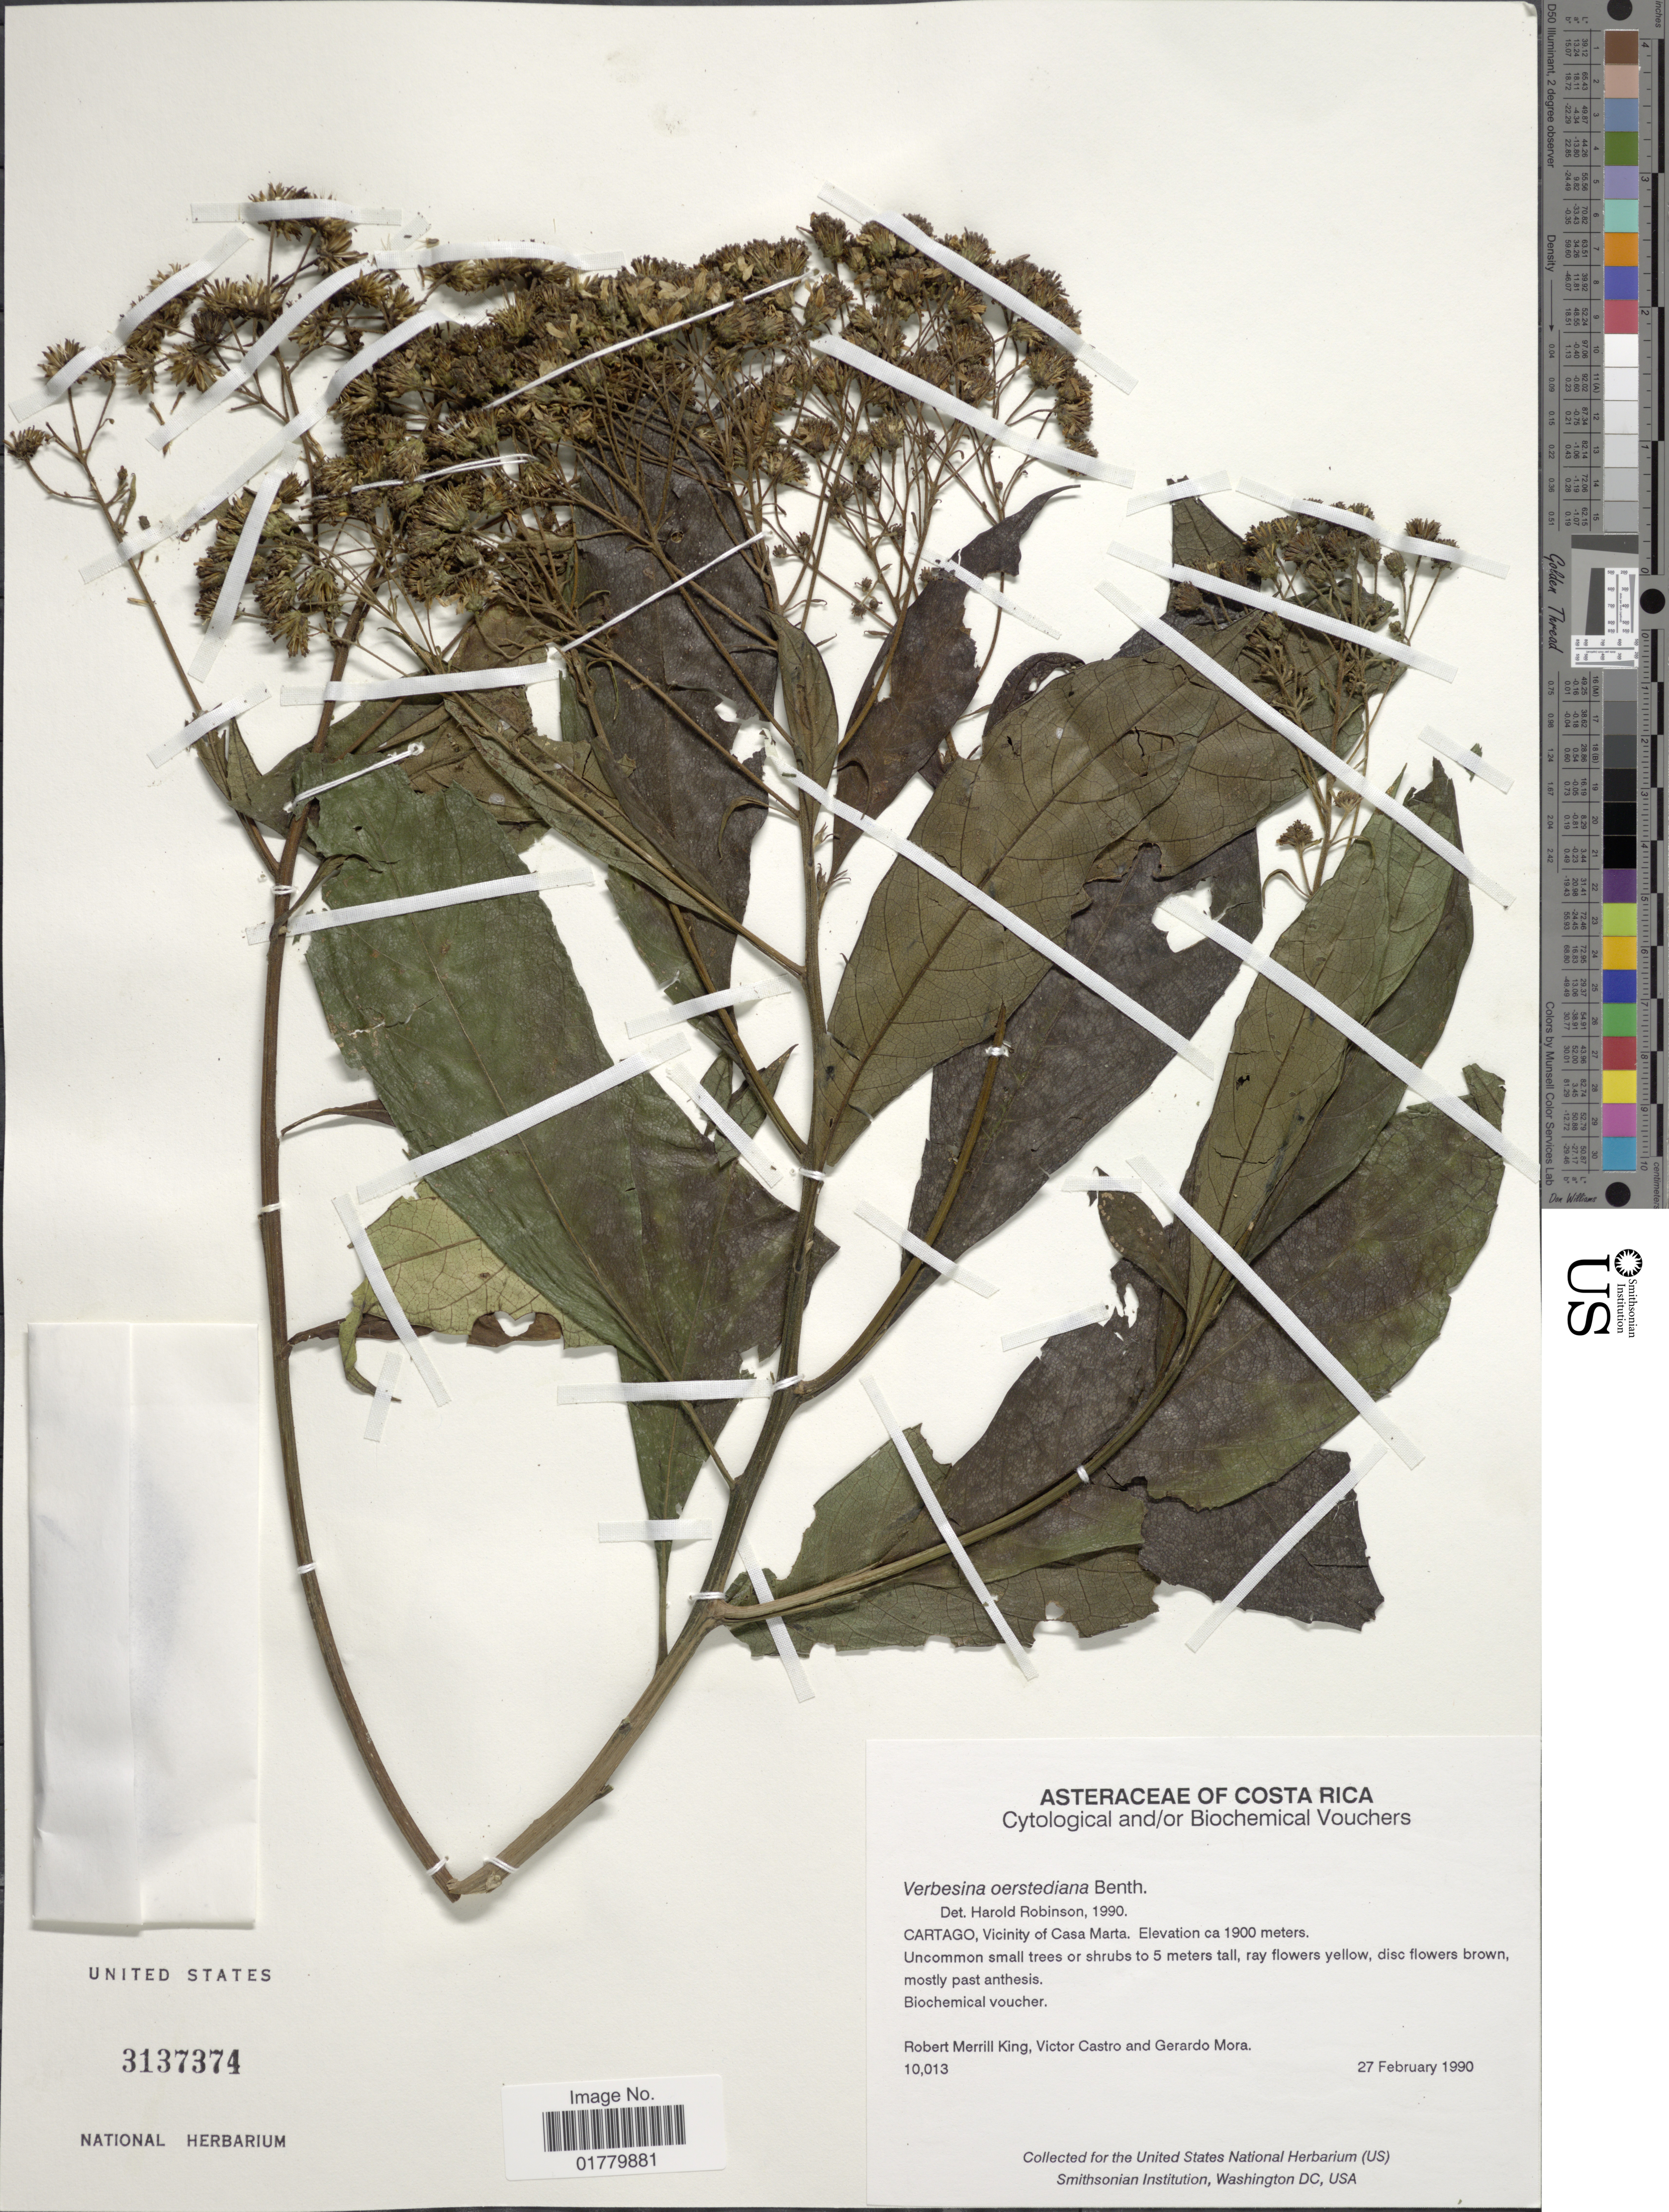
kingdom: Plantae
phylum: Tracheophyta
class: Magnoliopsida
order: Asterales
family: Asteraceae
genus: Verbesina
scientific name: Verbesina oerstediana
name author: Benth. in Oerst.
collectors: R. M. King, V. Castro & G. Mora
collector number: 10013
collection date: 1990-02-27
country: Costa Rica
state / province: Cartago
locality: Vicinity of Casa Marta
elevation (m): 1900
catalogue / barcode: US 3137374